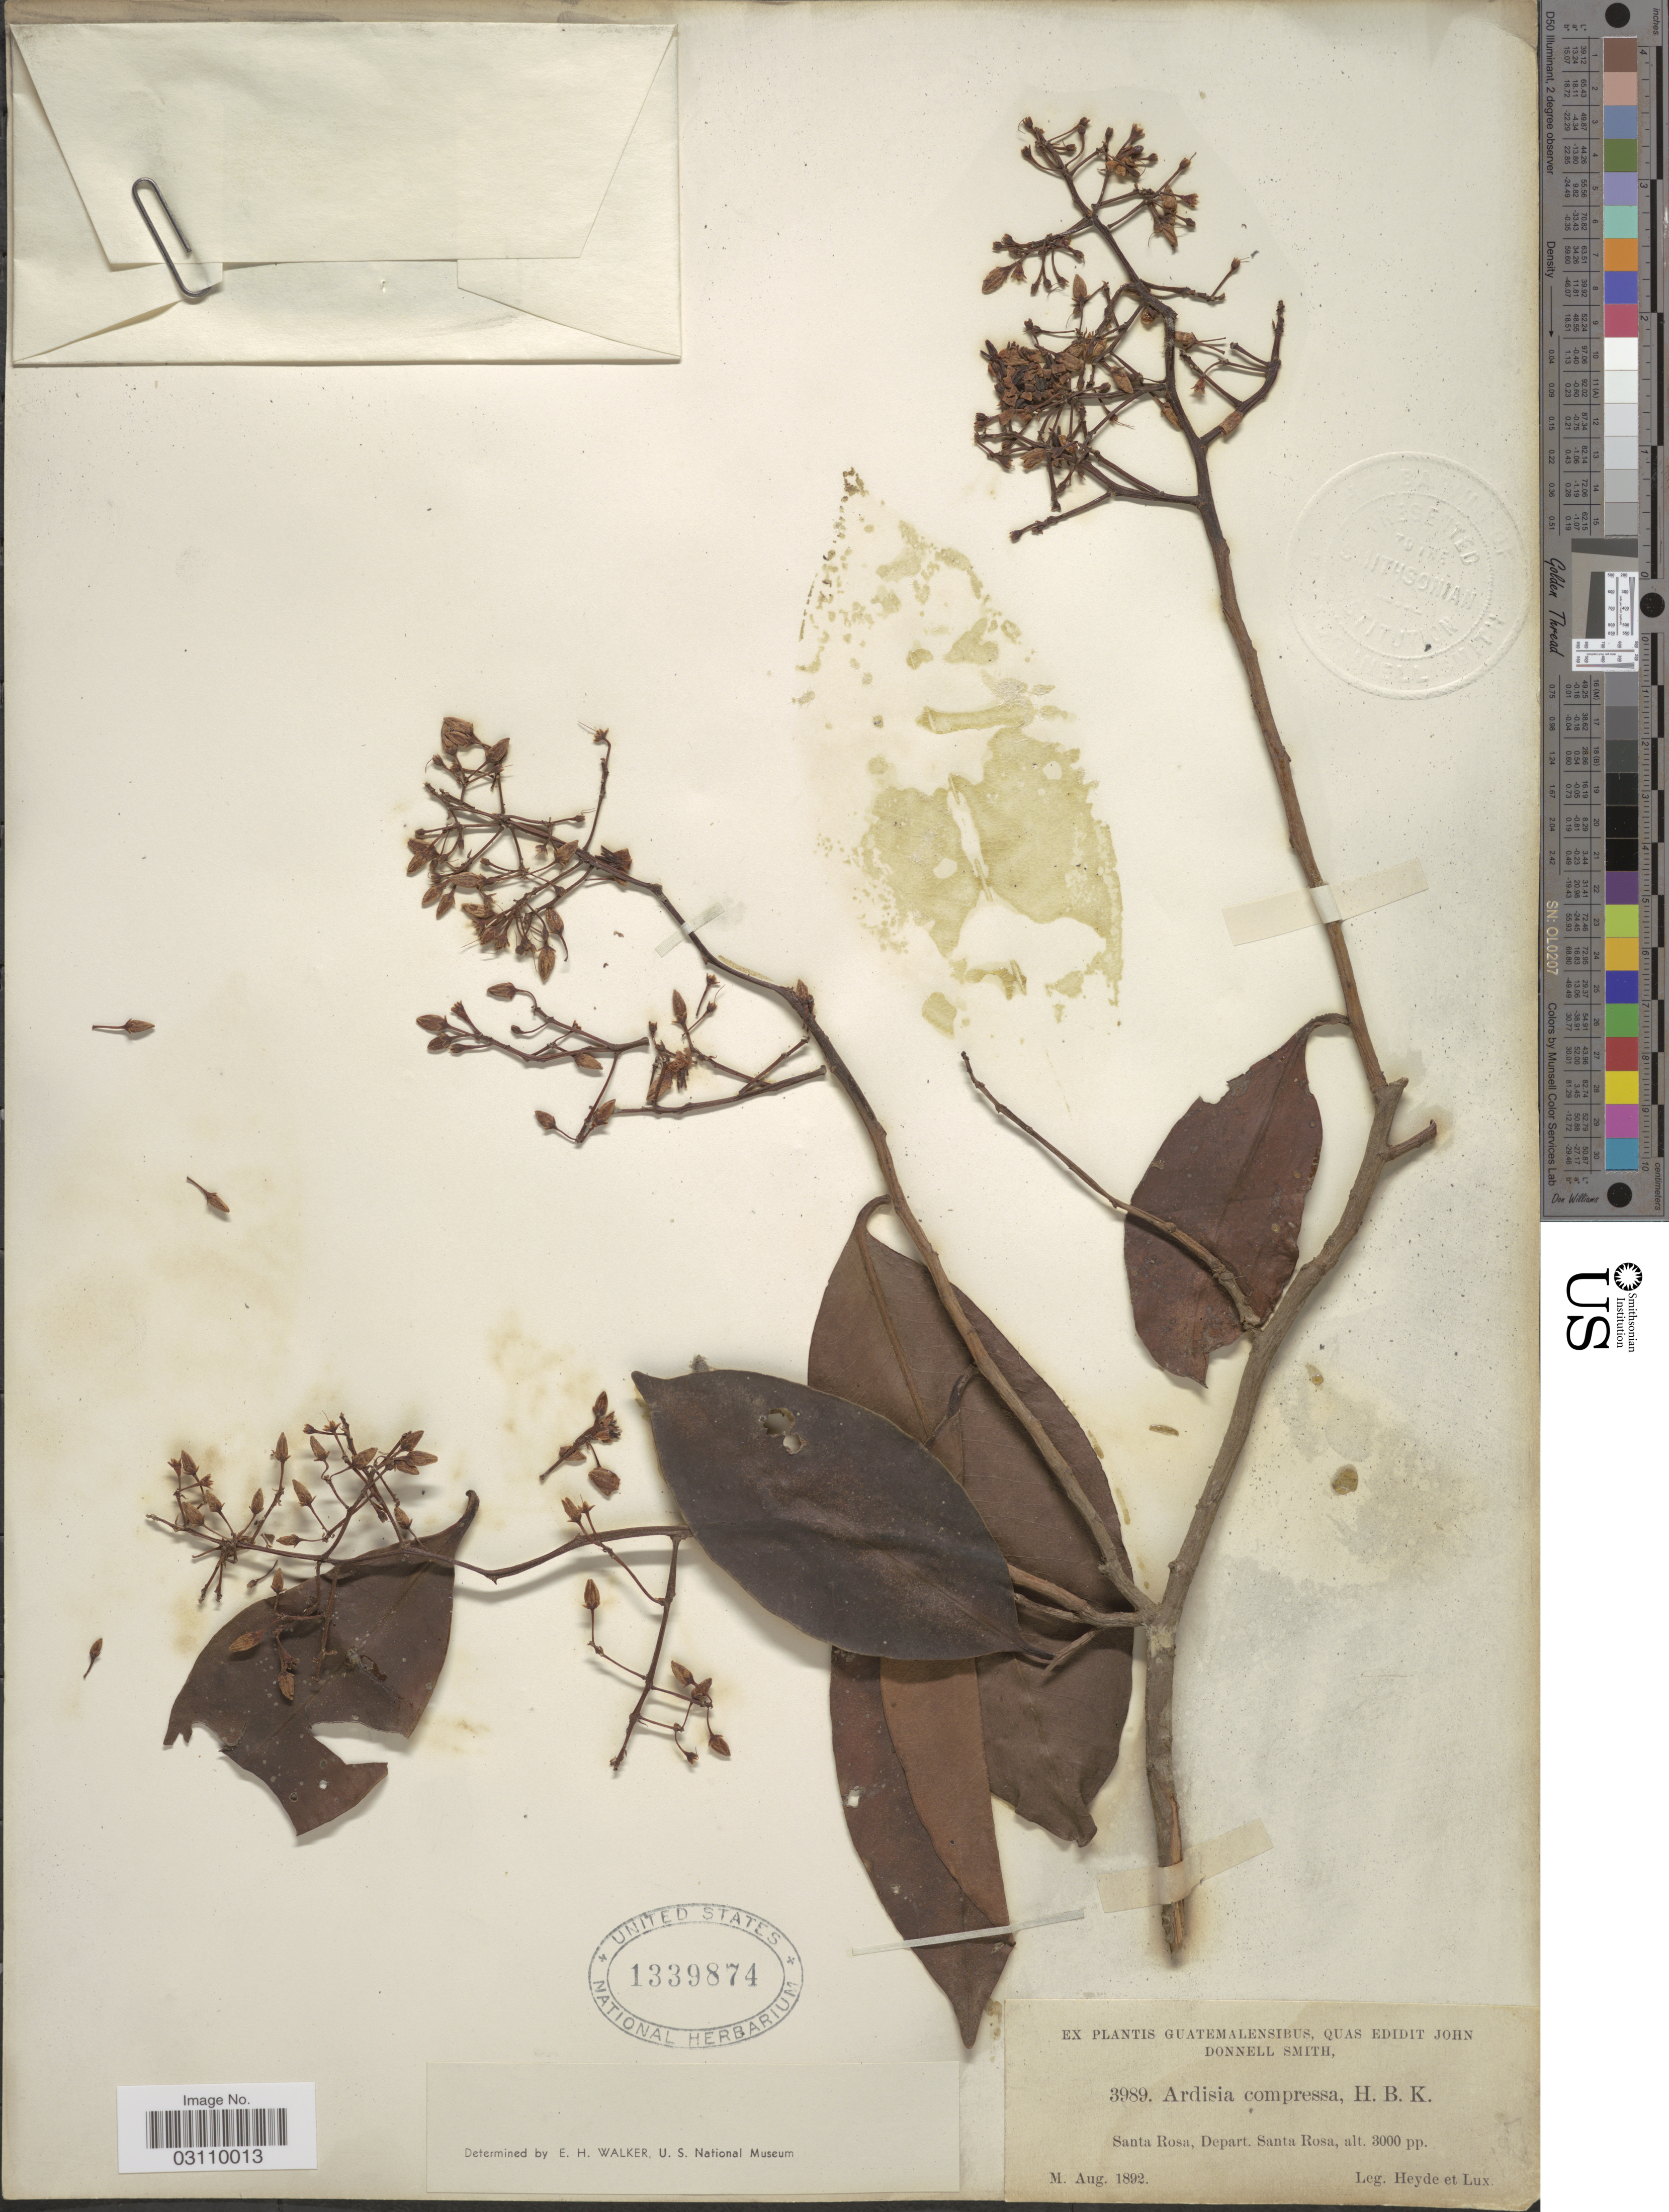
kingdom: Plantae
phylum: Tracheophyta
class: Magnoliopsida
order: Ericales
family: Primulaceae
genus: Ardisia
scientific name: Ardisia compressa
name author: Kunth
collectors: Heyde & Lux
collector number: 3989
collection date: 1892-08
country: Guatemala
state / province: Santa Rosa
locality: Depart. Santa Rosa.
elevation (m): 914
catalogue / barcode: US 1339874